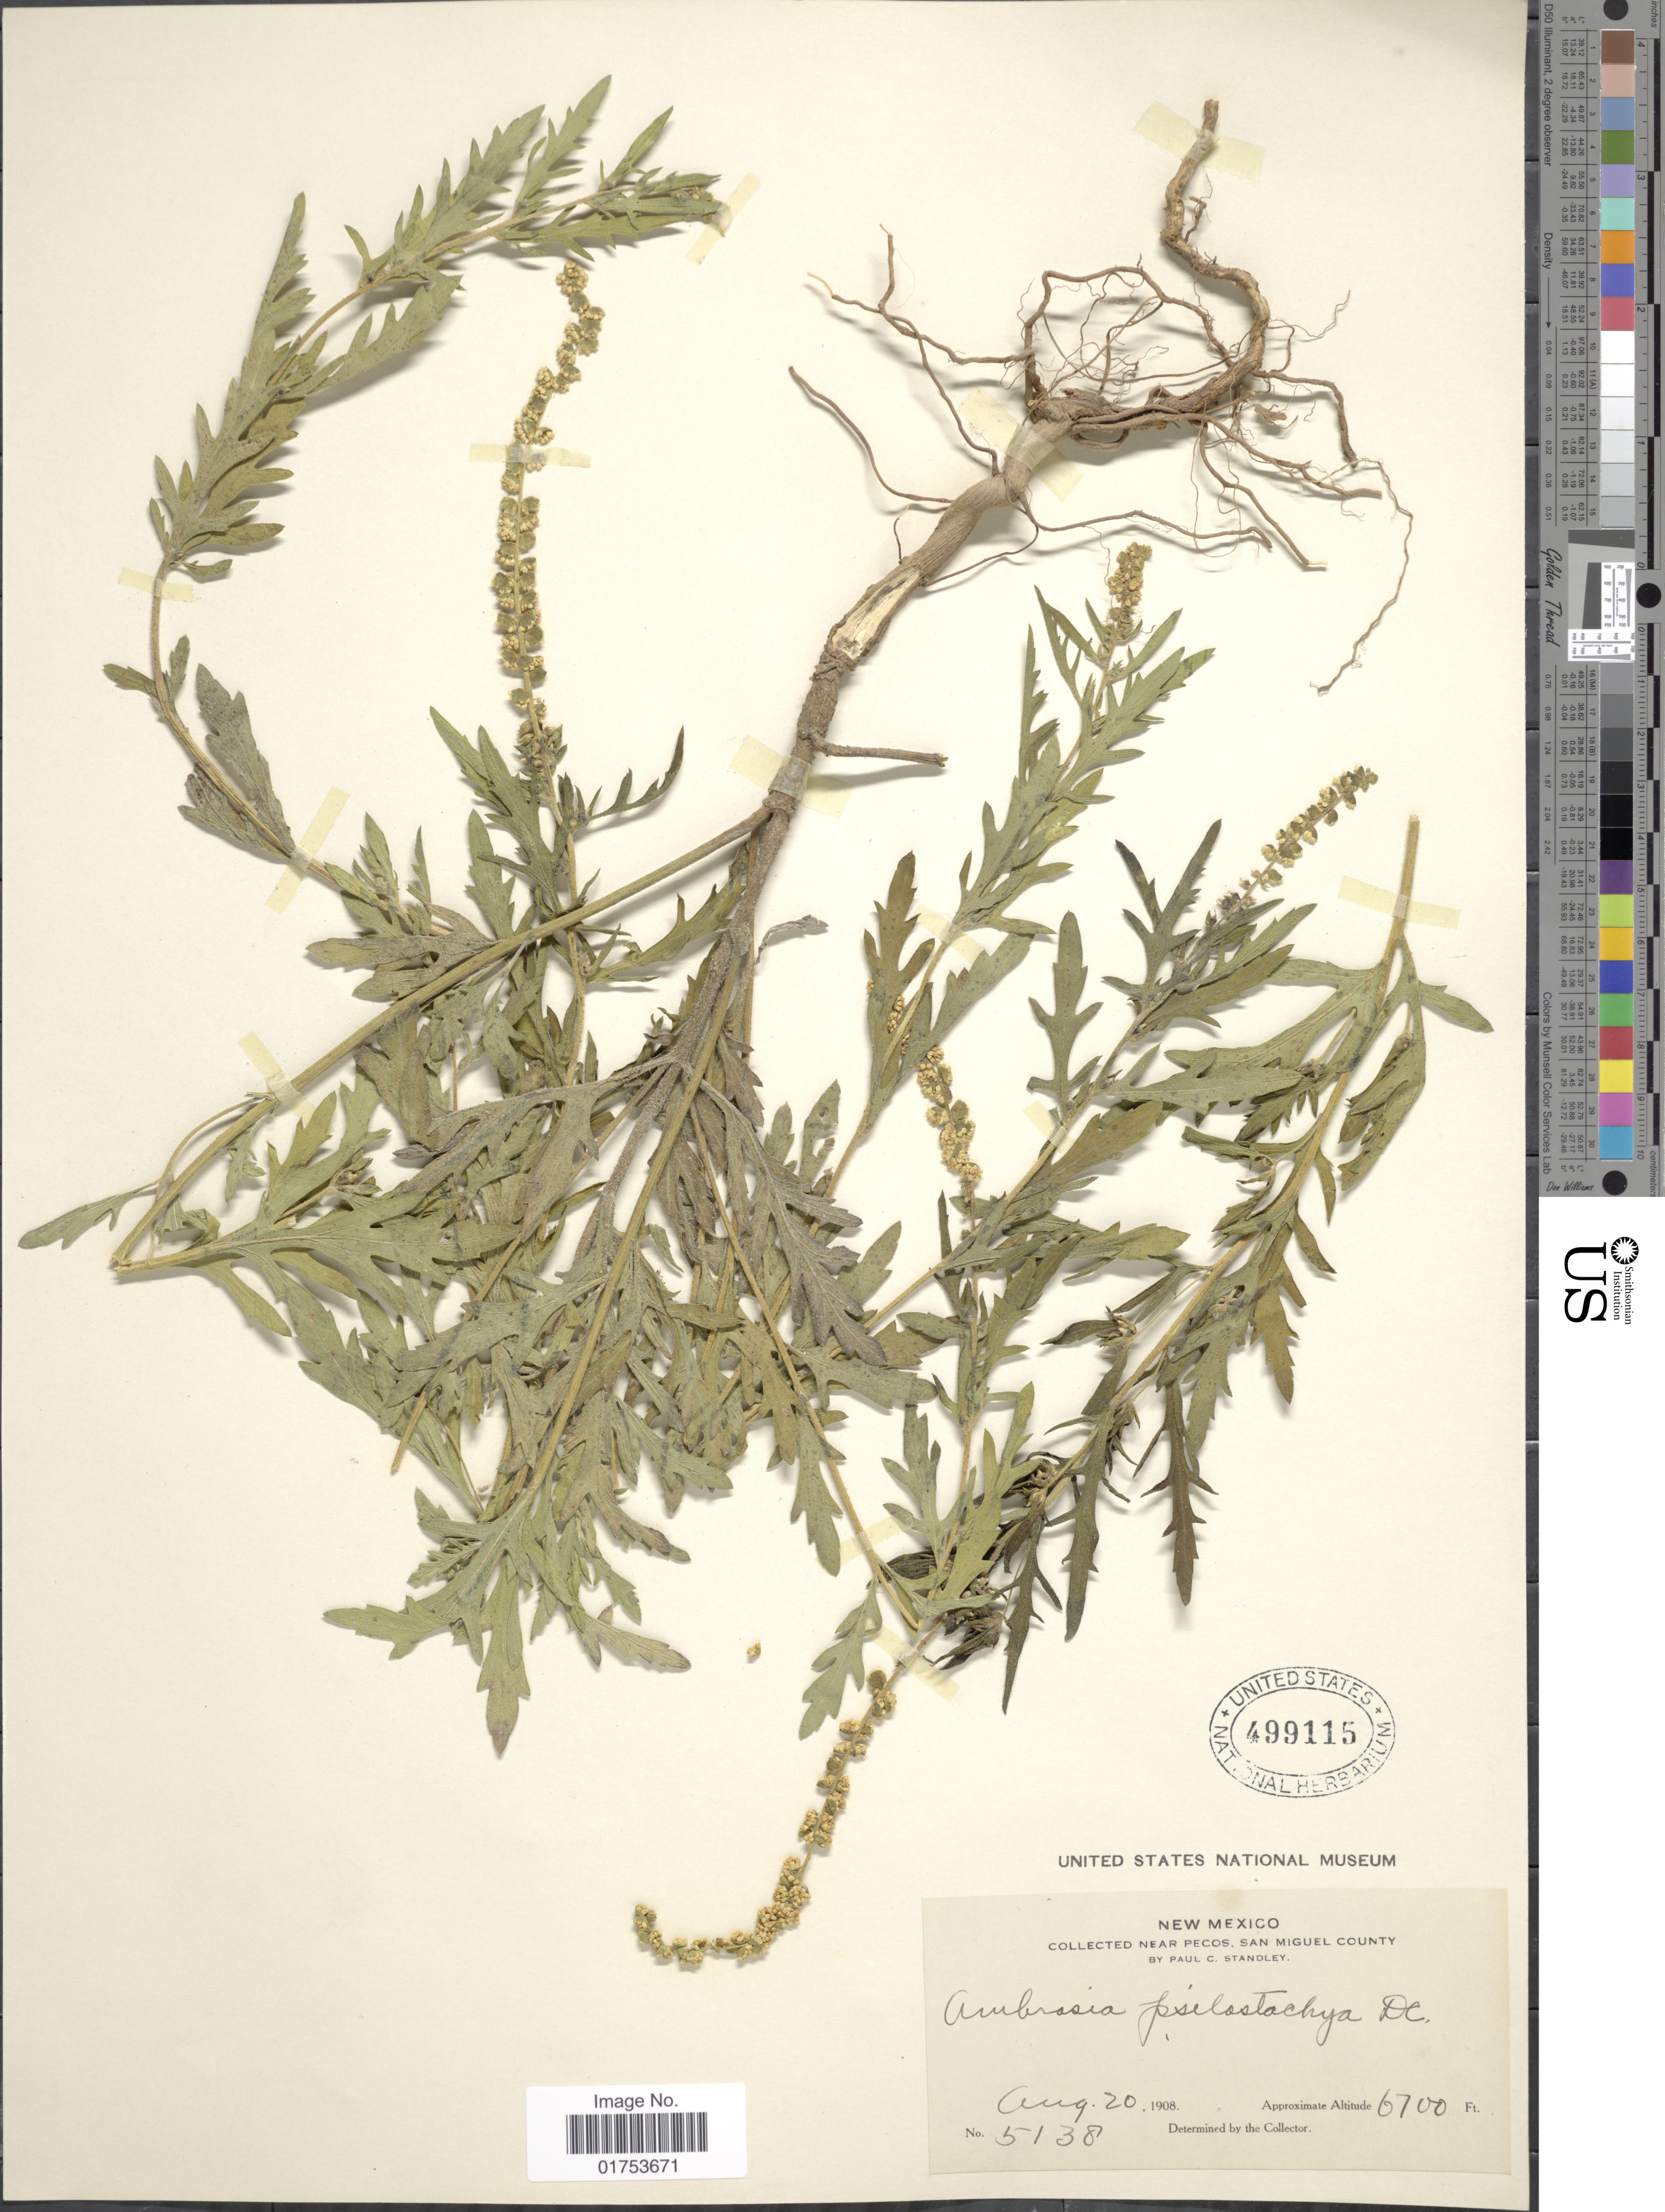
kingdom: Plantae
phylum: Tracheophyta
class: Magnoliopsida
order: Asterales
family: Asteraceae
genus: Ambrosia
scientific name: Ambrosia psilostachya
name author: DC.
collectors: P. C. Standley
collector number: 5138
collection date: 1908-08-20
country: United States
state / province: New Mexico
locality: Near Pecos, San Miguel County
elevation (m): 2042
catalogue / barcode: US 499115